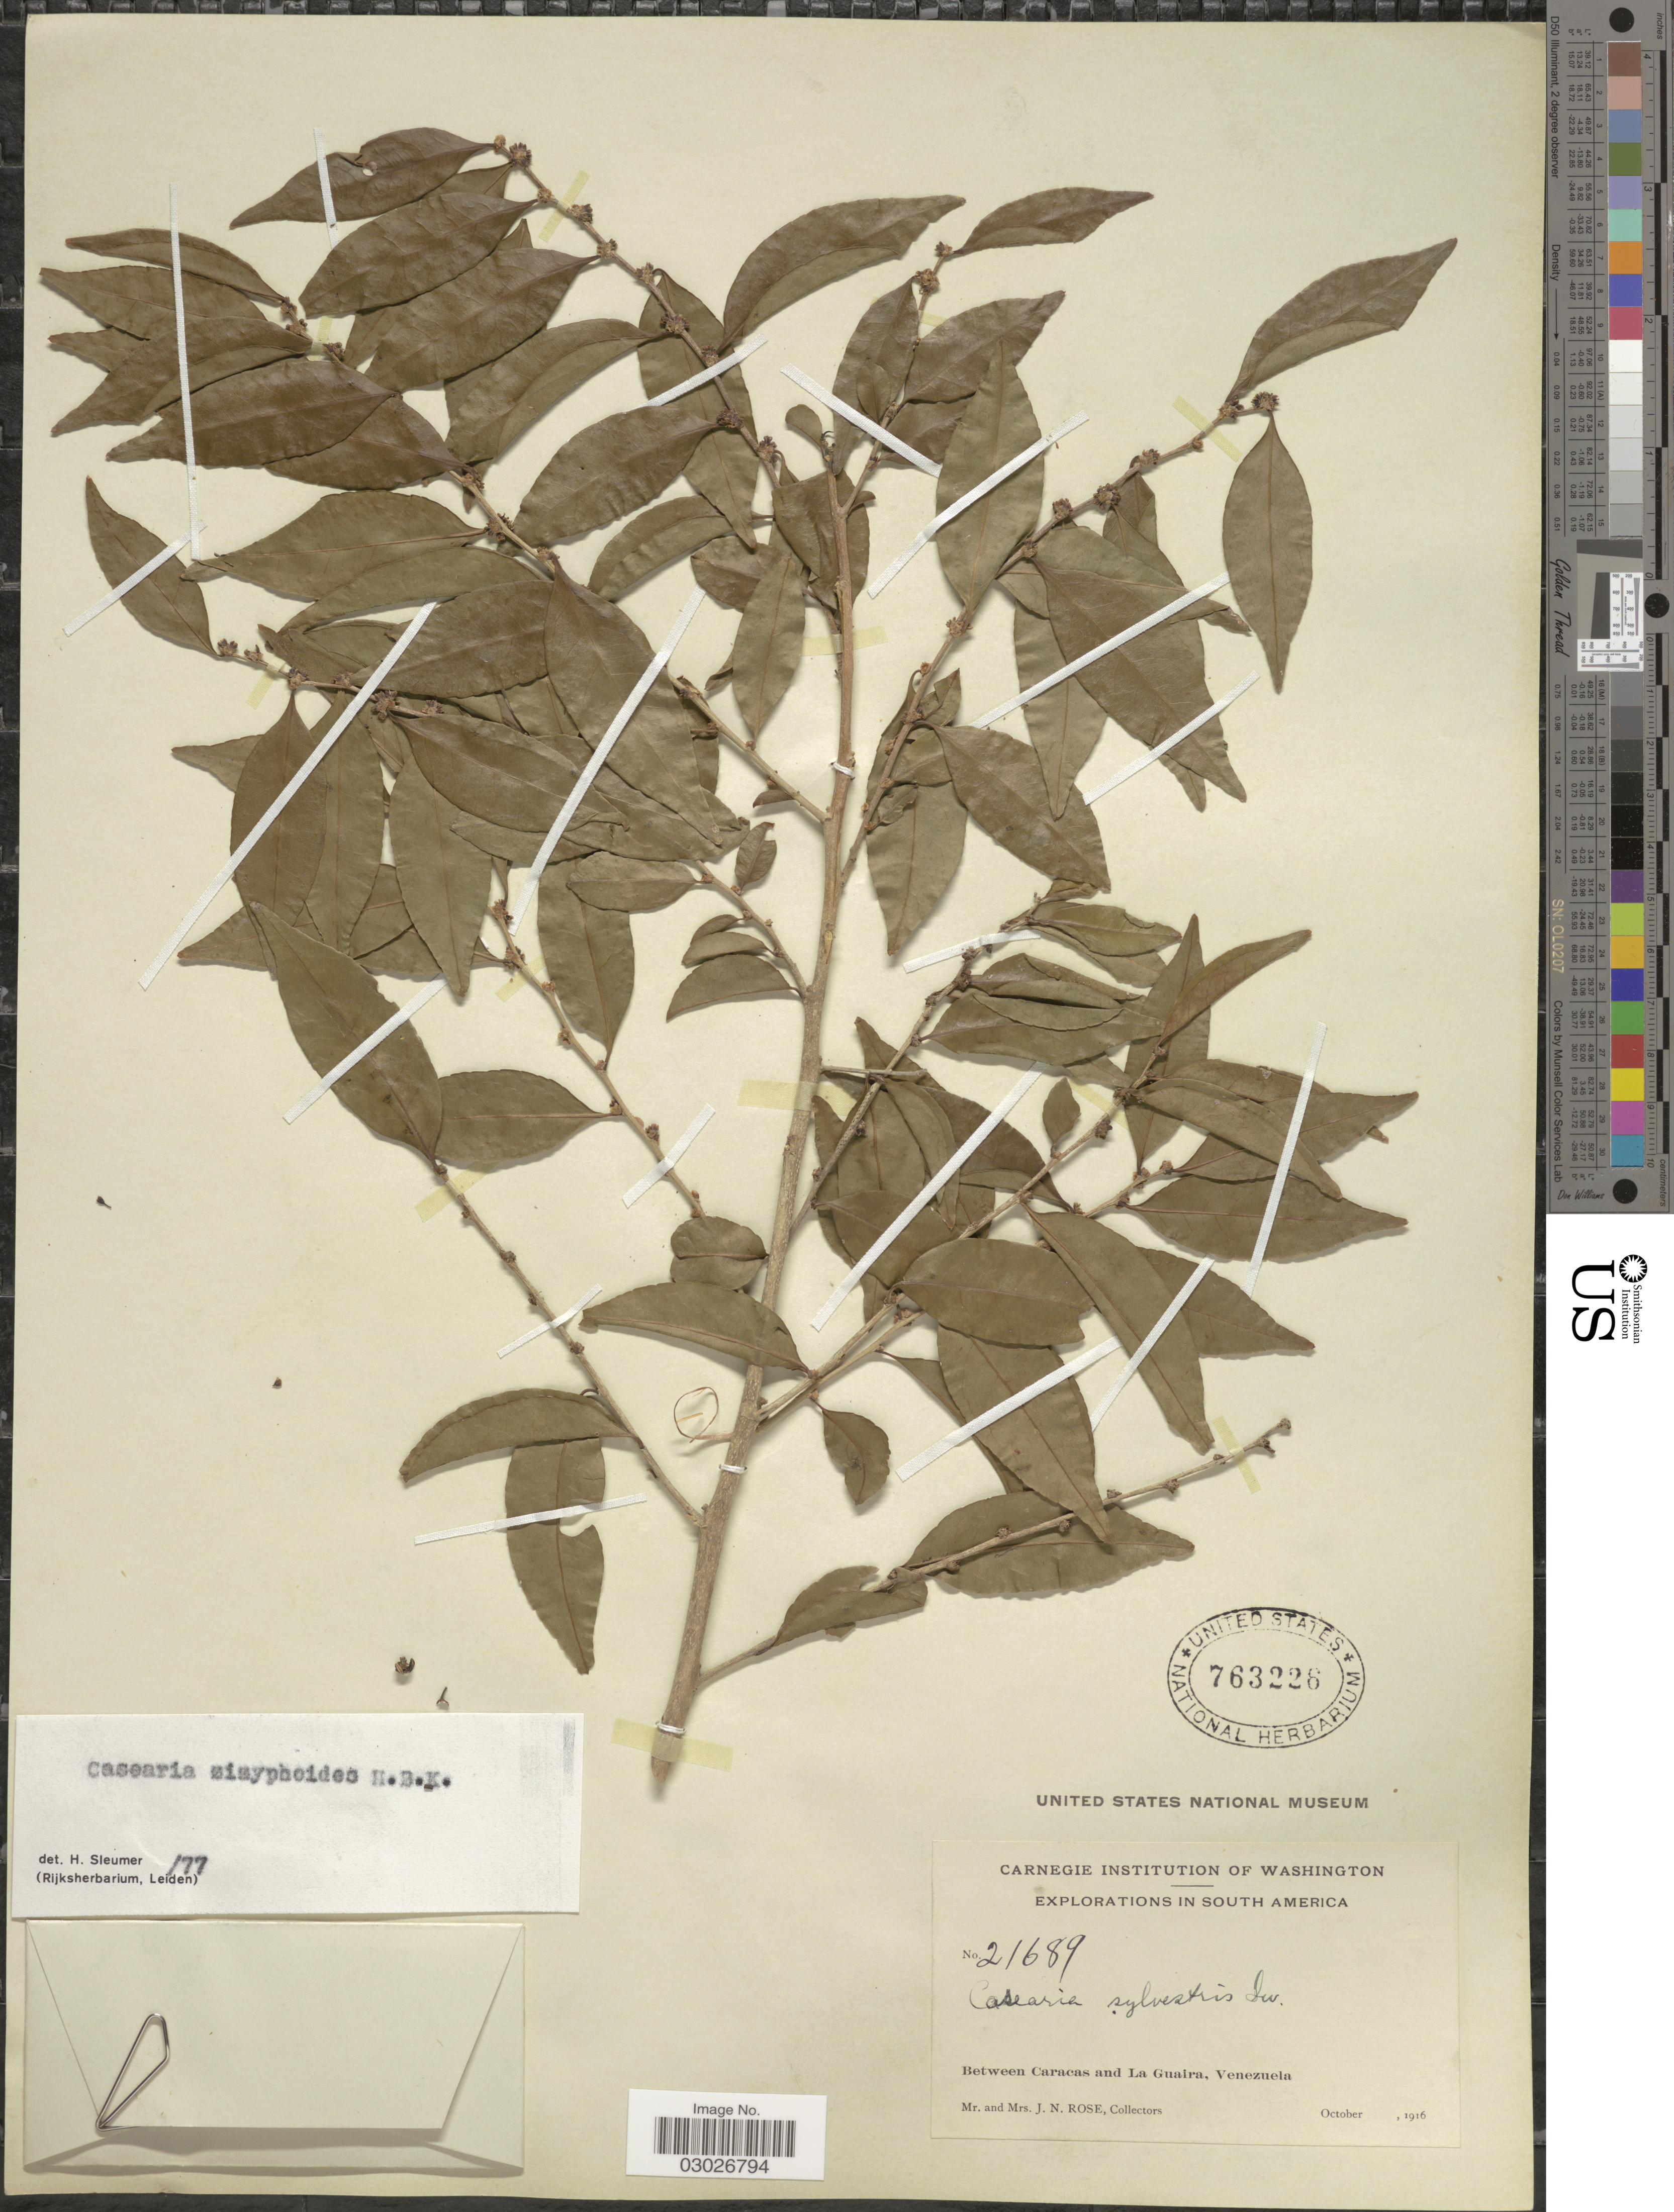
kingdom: Plantae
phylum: Tracheophyta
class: Magnoliopsida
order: Malpighiales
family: Salicaceae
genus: Casearia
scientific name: Casearia zizyphoides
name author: Kunth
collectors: J. N. Rose & L. B. Rose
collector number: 21689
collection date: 1916-10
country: Venezuela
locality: Between Caracas and La Guaira.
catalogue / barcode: US 763226